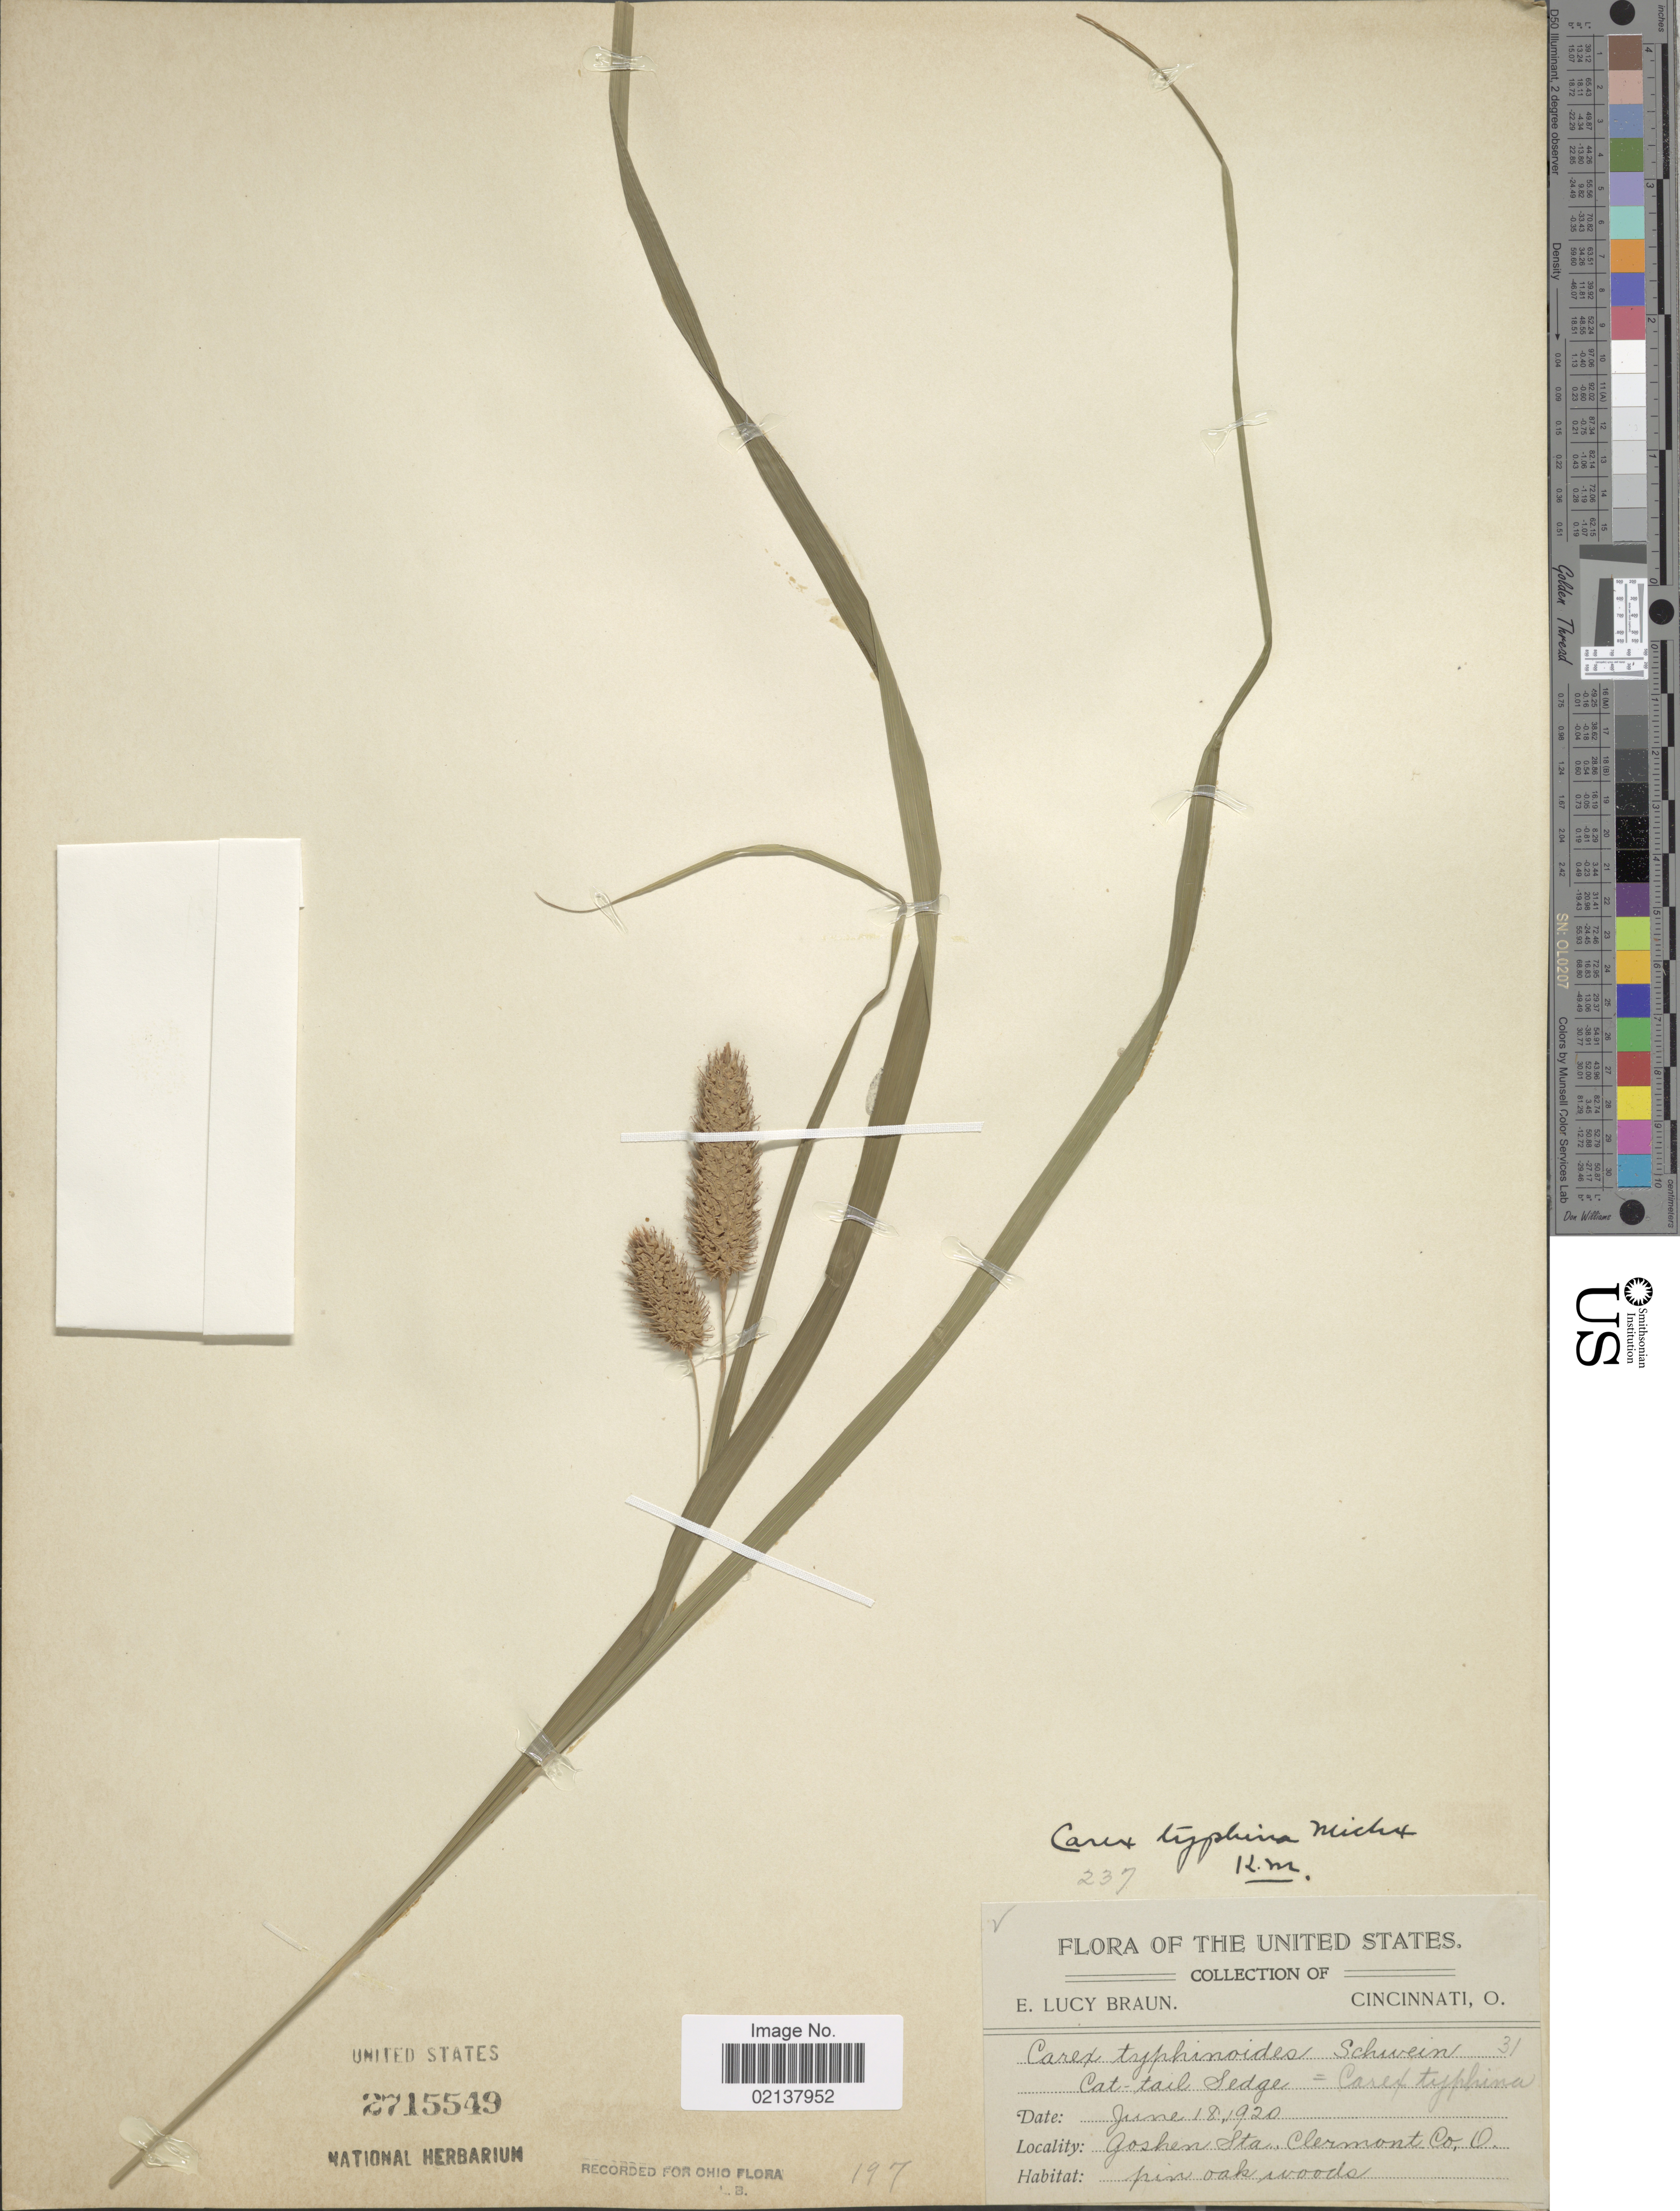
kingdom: Plantae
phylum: Tracheophyta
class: Liliopsida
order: Poales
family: Cyperaceae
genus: Carex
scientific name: Carex typhina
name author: Michx.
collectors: E. L. Braun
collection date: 1920-06-18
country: United States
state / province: Ohio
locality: Goshen Sta. Clermont Co. O.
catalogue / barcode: US 2715549